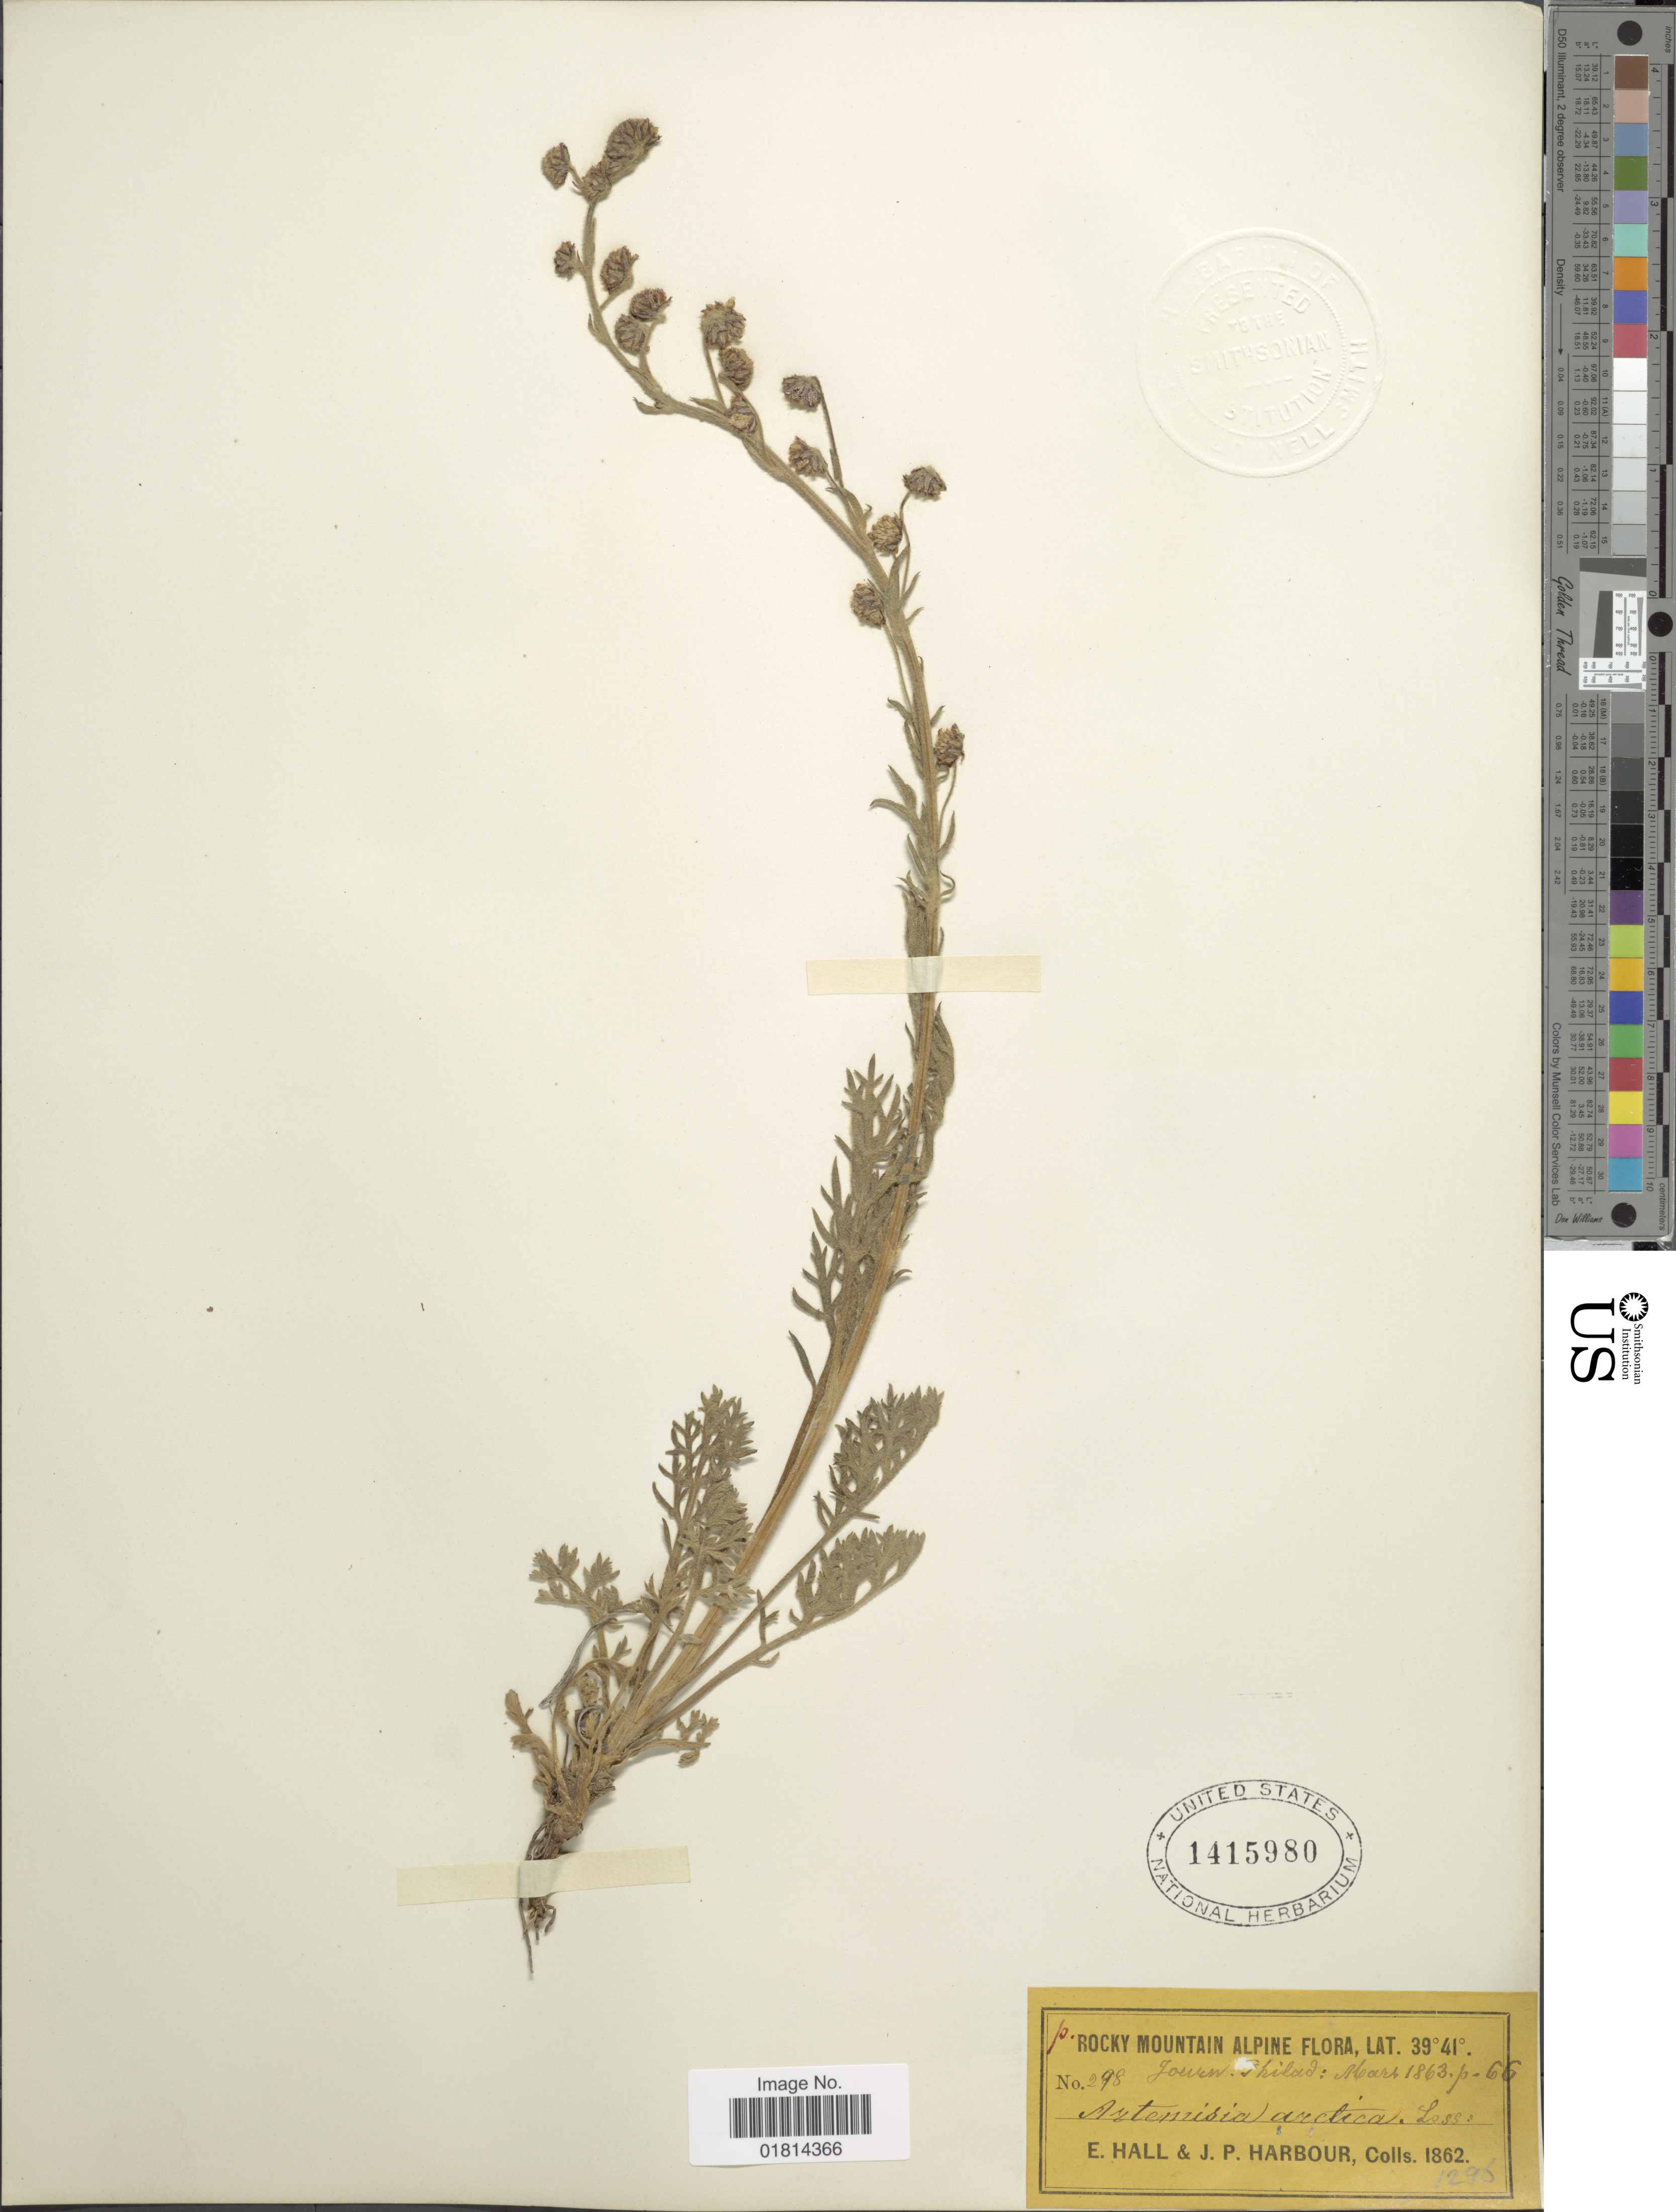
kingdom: Plantae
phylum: Tracheophyta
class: Magnoliopsida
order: Asterales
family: Asteraceae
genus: Artemisia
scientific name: Artemisia arctica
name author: Less.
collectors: E. Hall & J. Harbour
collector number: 298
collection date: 1862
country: United States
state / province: Colorado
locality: Rocky Mtns. alpine flora.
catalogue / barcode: US 1415980